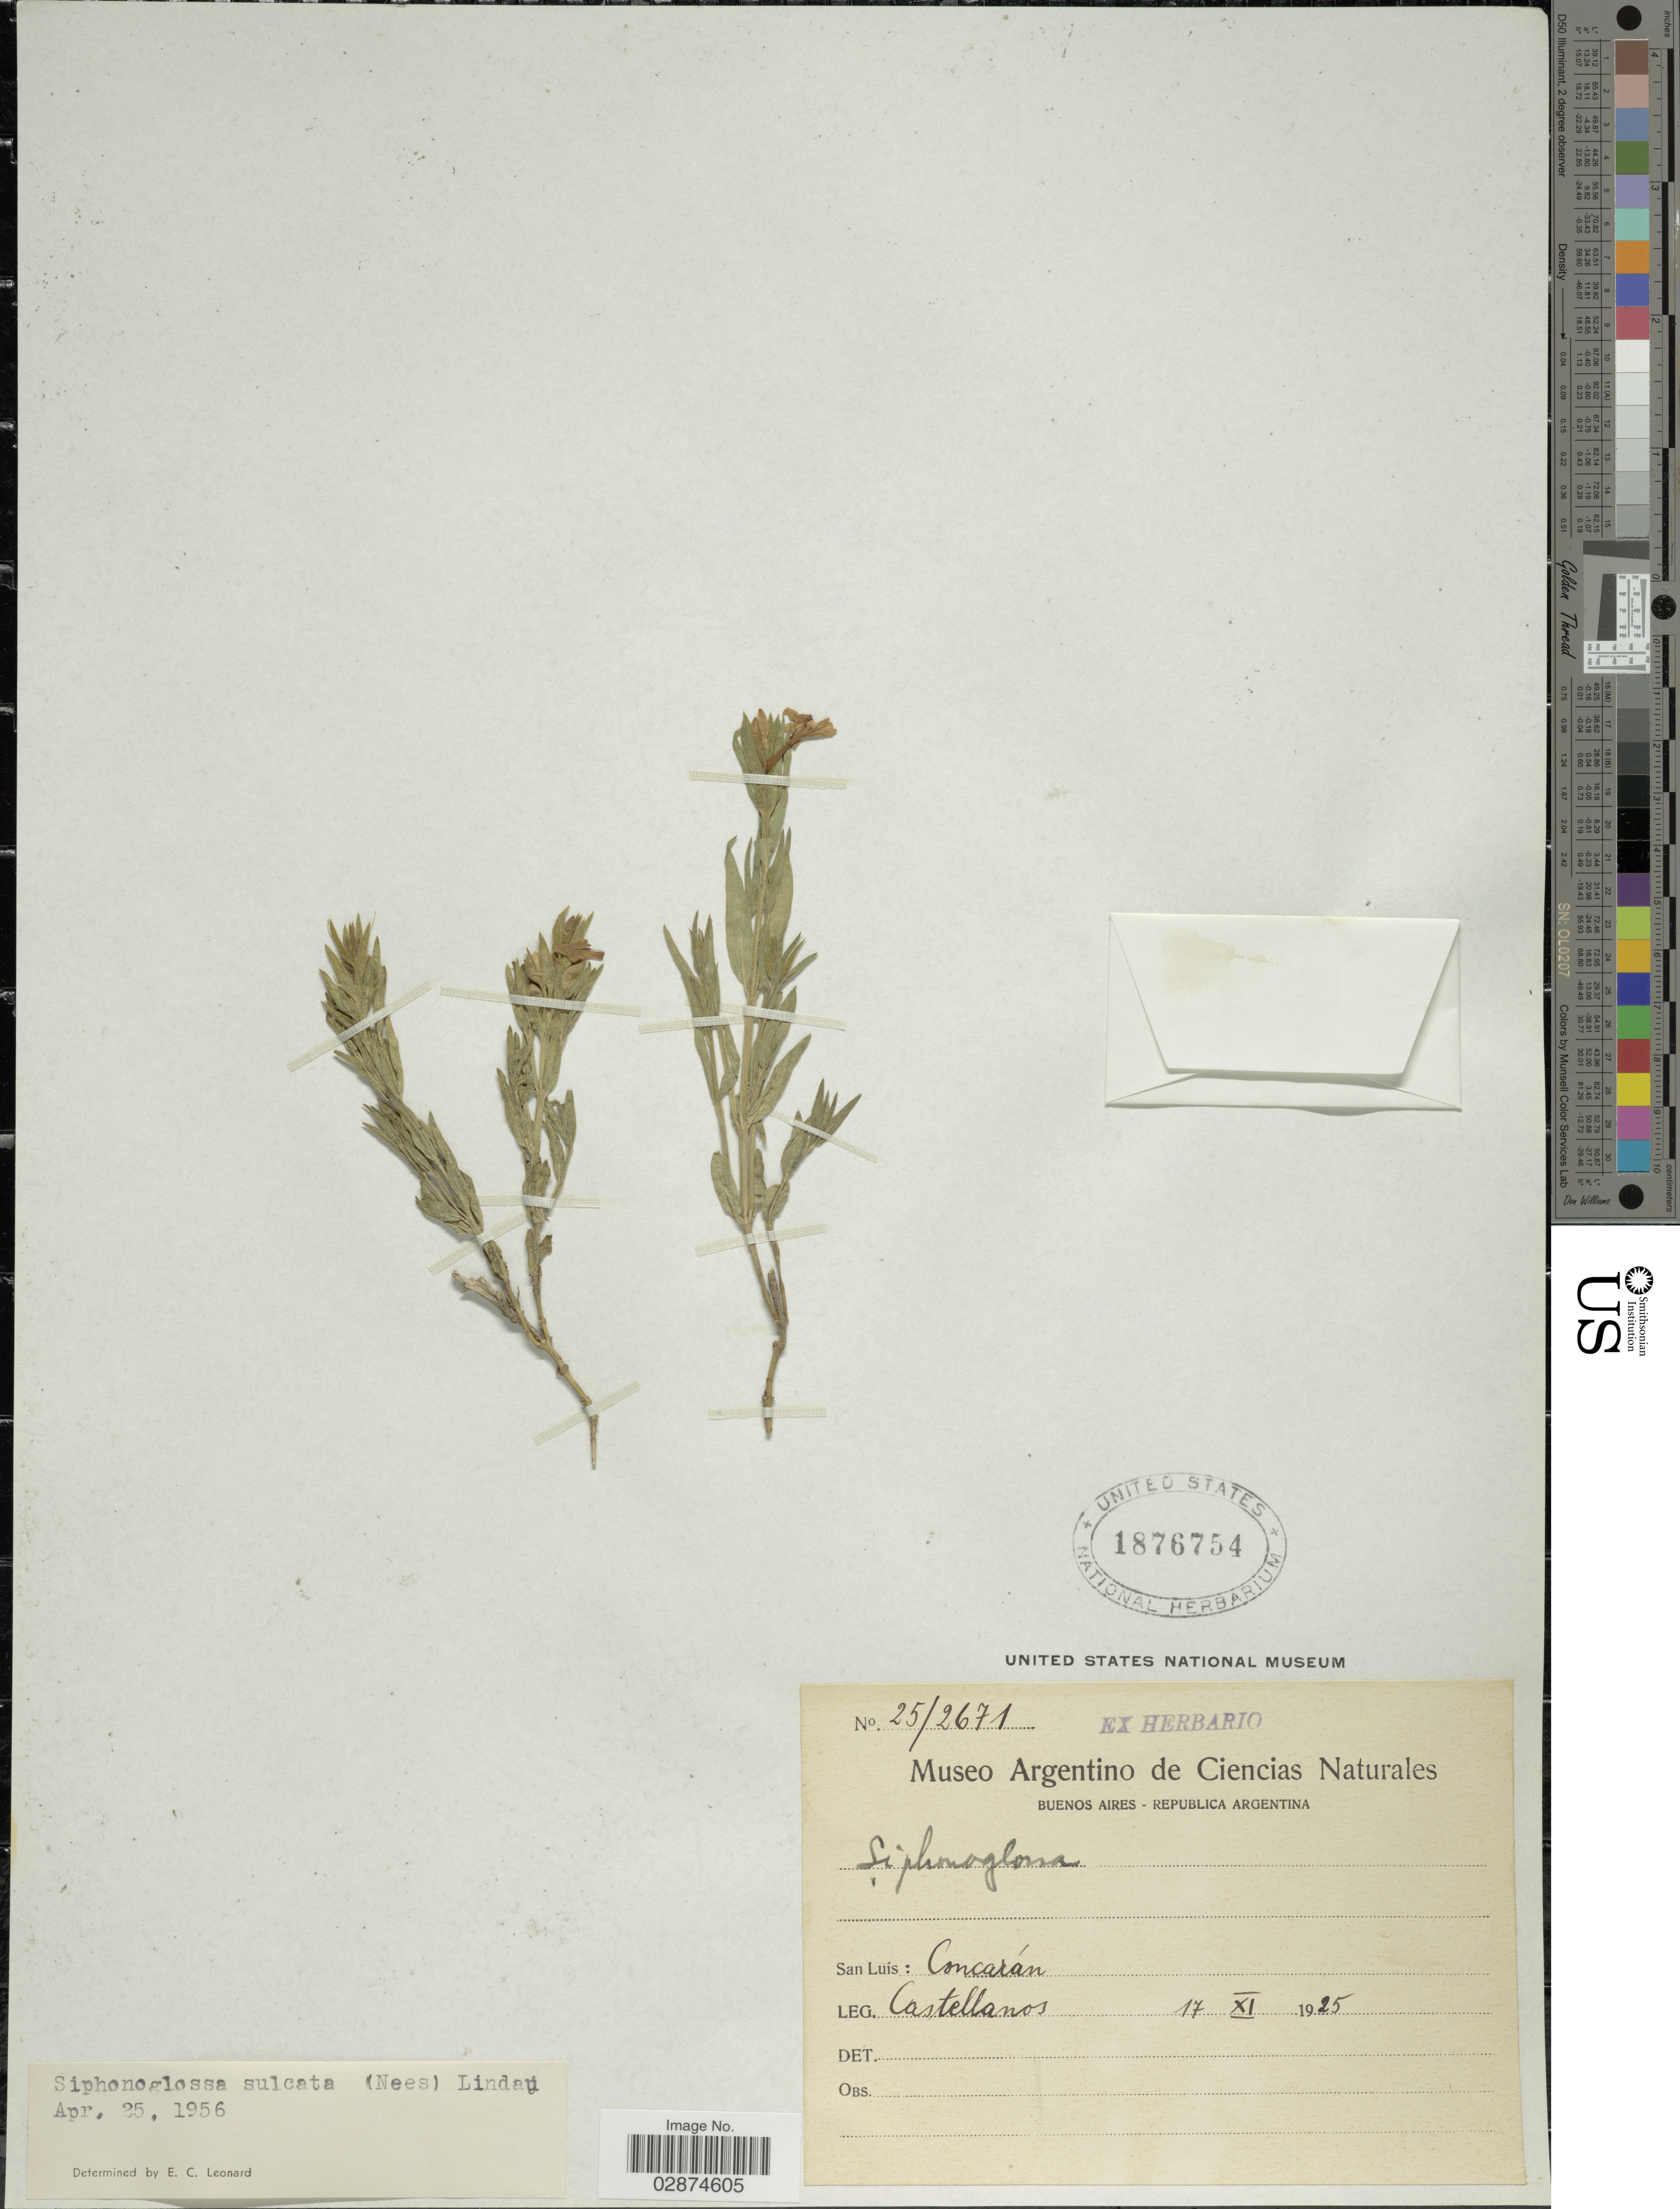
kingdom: Plantae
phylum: Tracheophyta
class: Magnoliopsida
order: Lamiales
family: Acanthaceae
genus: Yeatesia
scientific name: Yeatesia sulcata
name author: (Nees) Hilsenb.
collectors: -- Castellanos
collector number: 25/2671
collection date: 1925-11-17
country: Argentina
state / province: San Luis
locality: Concarán.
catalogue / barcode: US 1876754